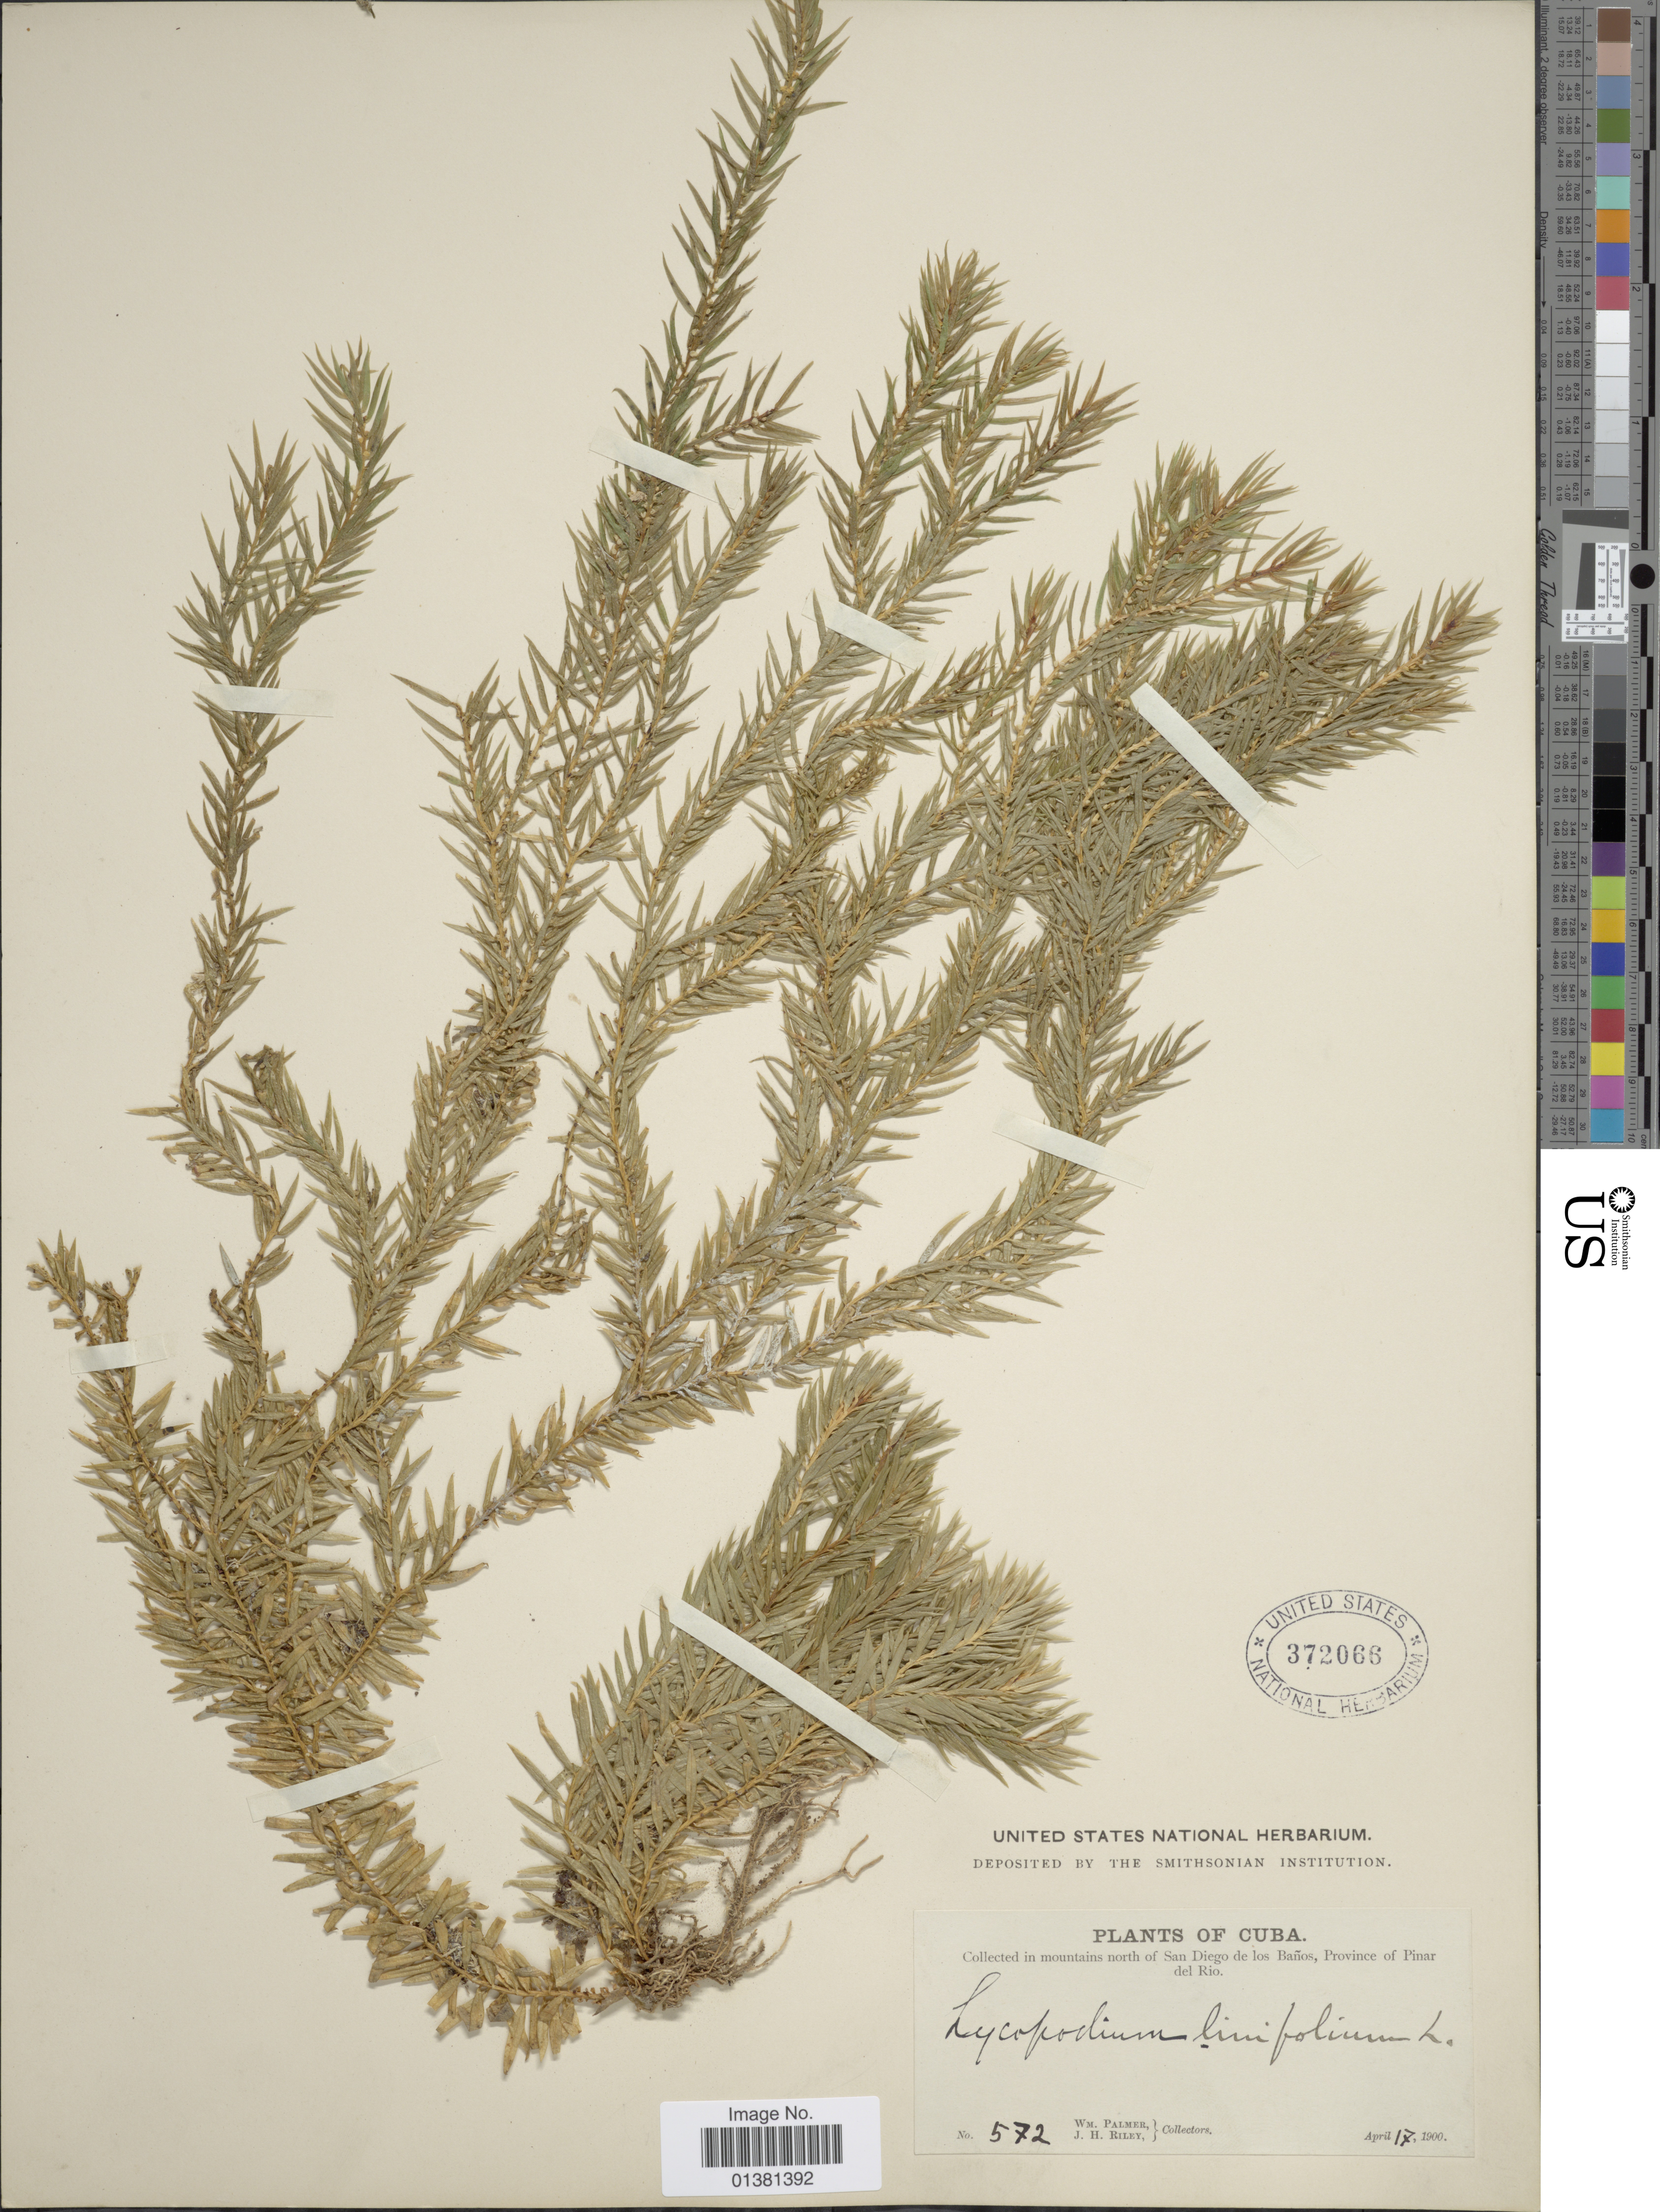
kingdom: Plantae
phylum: Tracheophyta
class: Lycopodiopsida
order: Lycopodiales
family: Lycopodiaceae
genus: Phlegmariurus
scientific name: Phlegmariurus linifolius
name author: (L.) B. Øllg.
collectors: W. Palmer & J. H. Riley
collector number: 572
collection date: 1900-04-17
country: Cuba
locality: In mountains north of San Diego de los Baños, province of Pinar del Rio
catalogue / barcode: US 372066